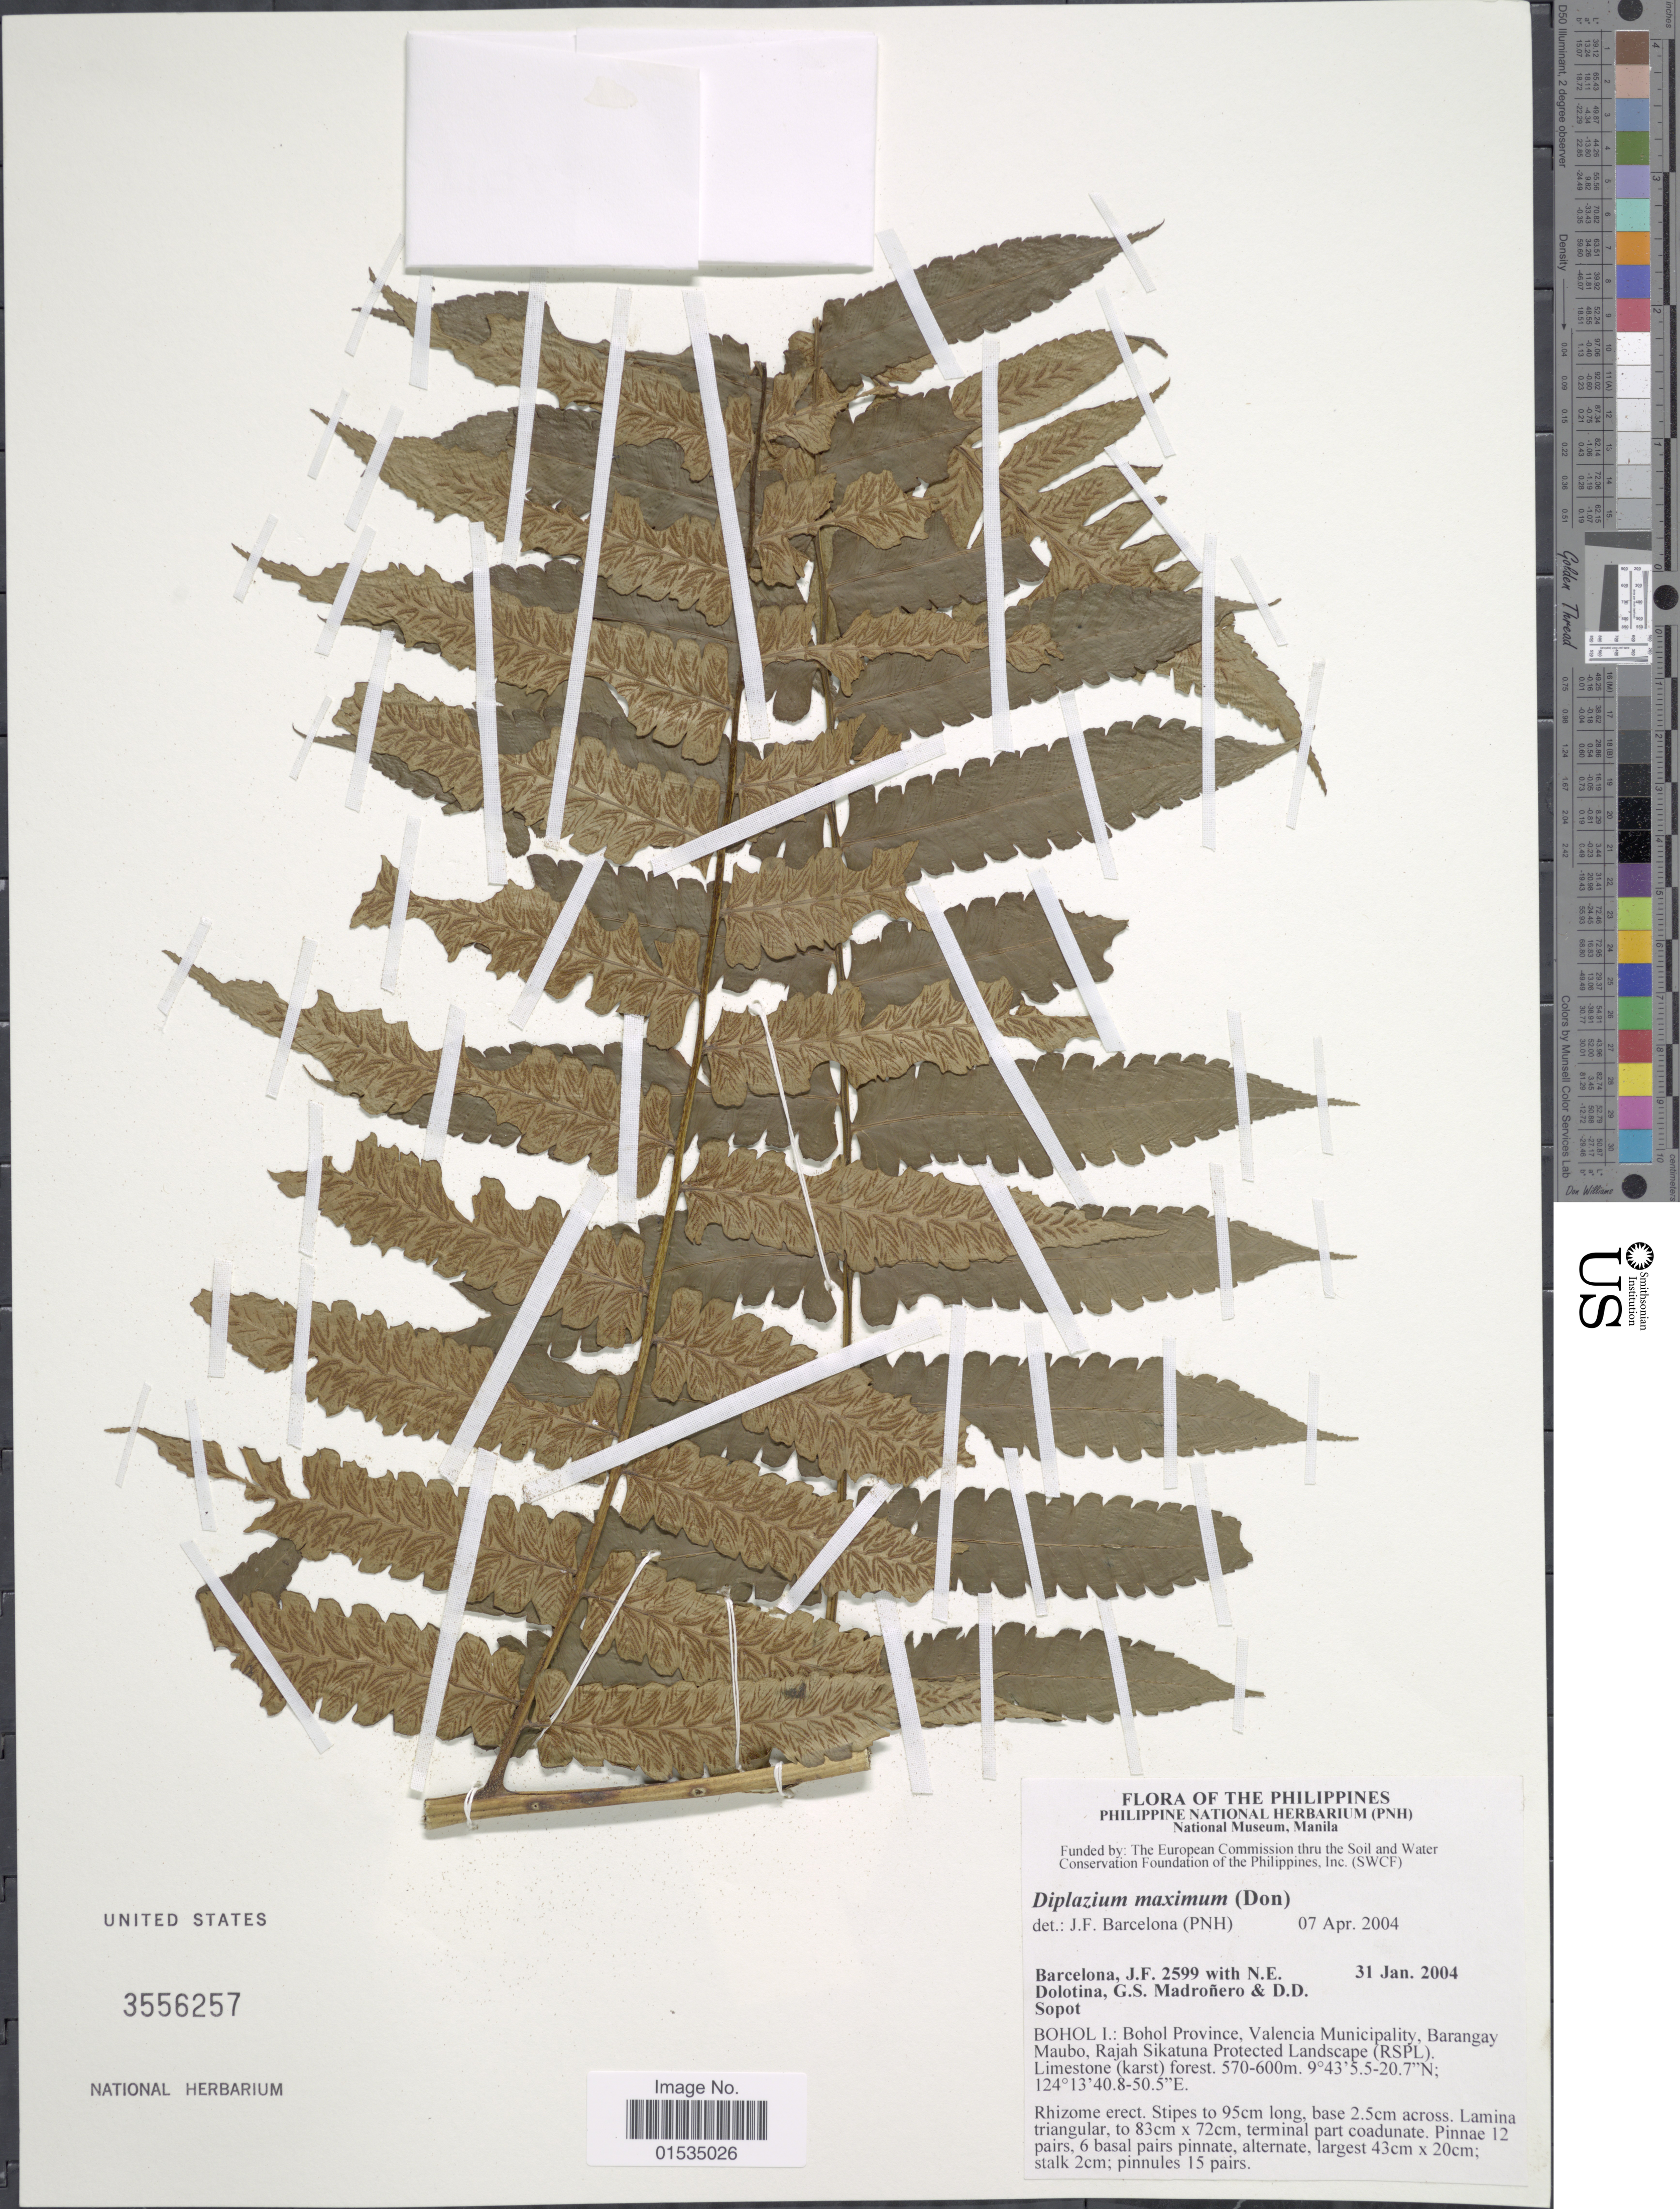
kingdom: Plantae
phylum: Tracheophyta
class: Polypodiopsida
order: Polypodiales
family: Athyriaceae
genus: Diplazium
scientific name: Diplazium maximum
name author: (D. Don) C. Chr.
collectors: J. F. Barcelona, N. Dolotina, G. Madroñero & D. Sopot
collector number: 2599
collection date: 2004-01-31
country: Philippines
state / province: Central Visayas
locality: Bohol Province, Valencia Municipality, Barangay Maubo, Rajah Sikatuna, Protcted Landscape (RSPL), Limestone (karst)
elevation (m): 570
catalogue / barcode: US 3556257